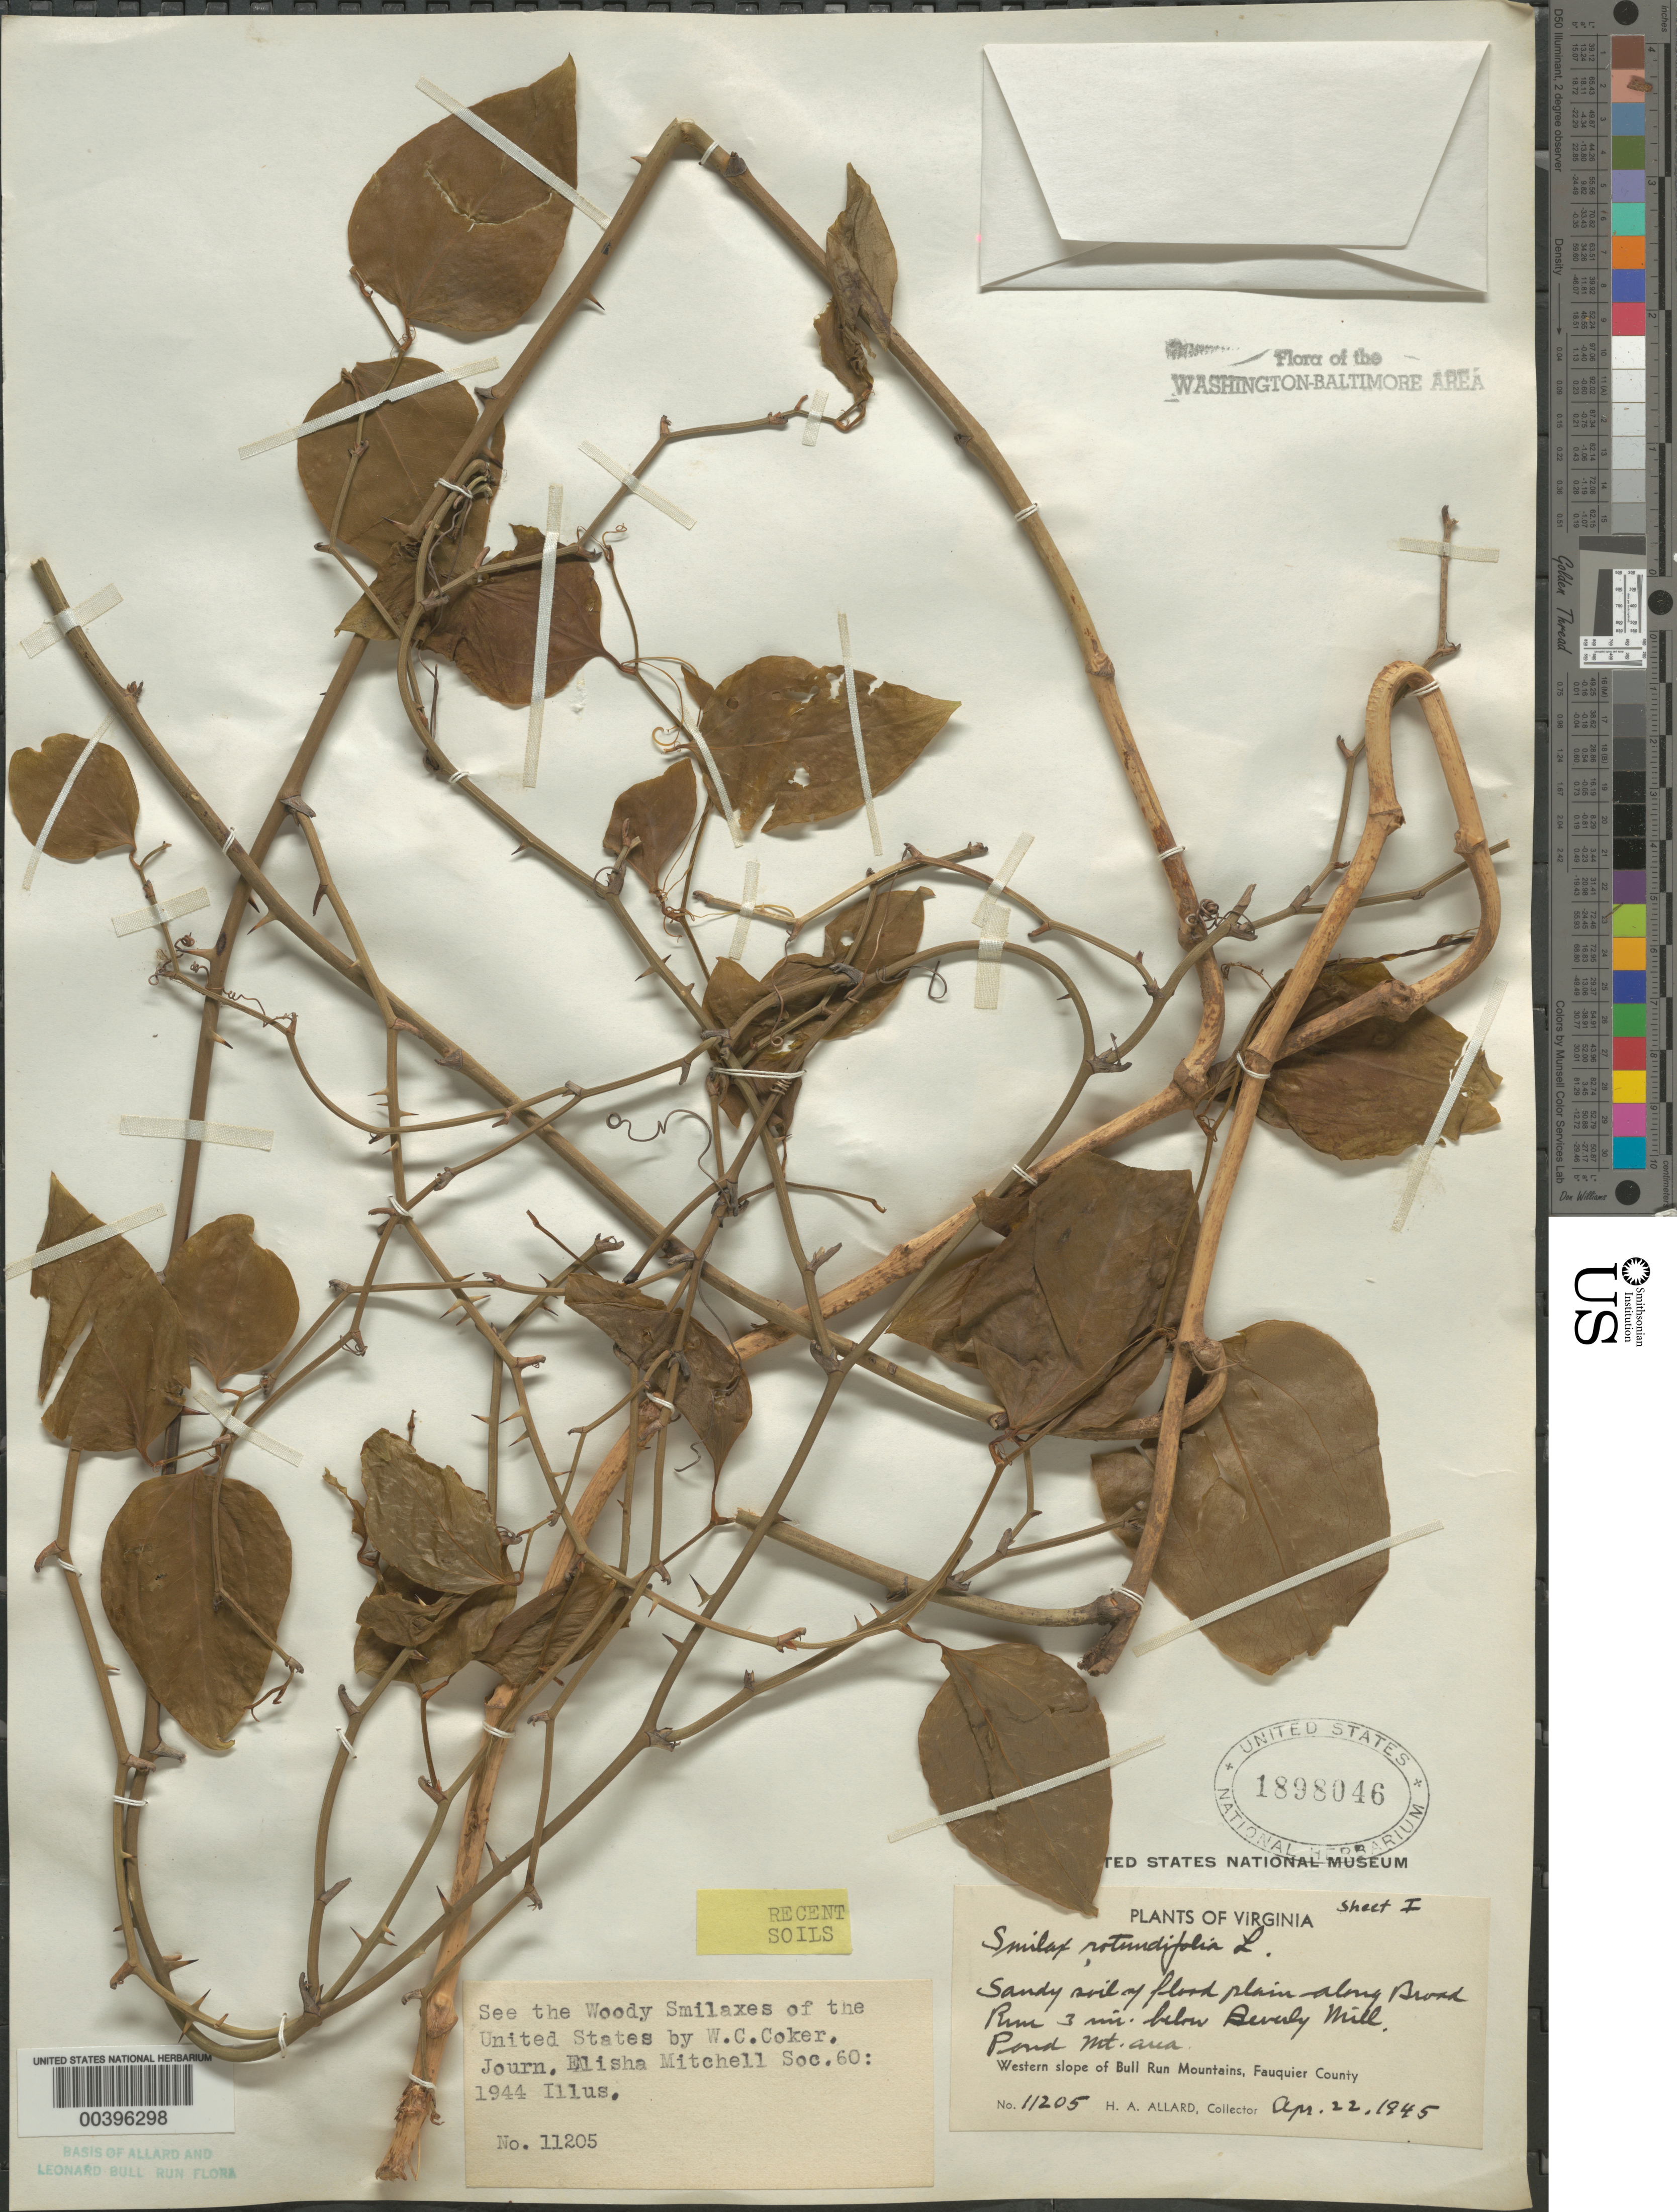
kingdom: Plantae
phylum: Tracheophyta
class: Liliopsida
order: Liliales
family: Smilacaceae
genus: Smilax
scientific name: Smilax rotundifolia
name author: L.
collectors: H. A. Allard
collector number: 11205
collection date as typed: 22 Apr 1945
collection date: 1945-04-22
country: United States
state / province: Virginia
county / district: Fauquier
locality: Broad Run below Beverly Mill, Pond Mountain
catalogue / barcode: US 1898046